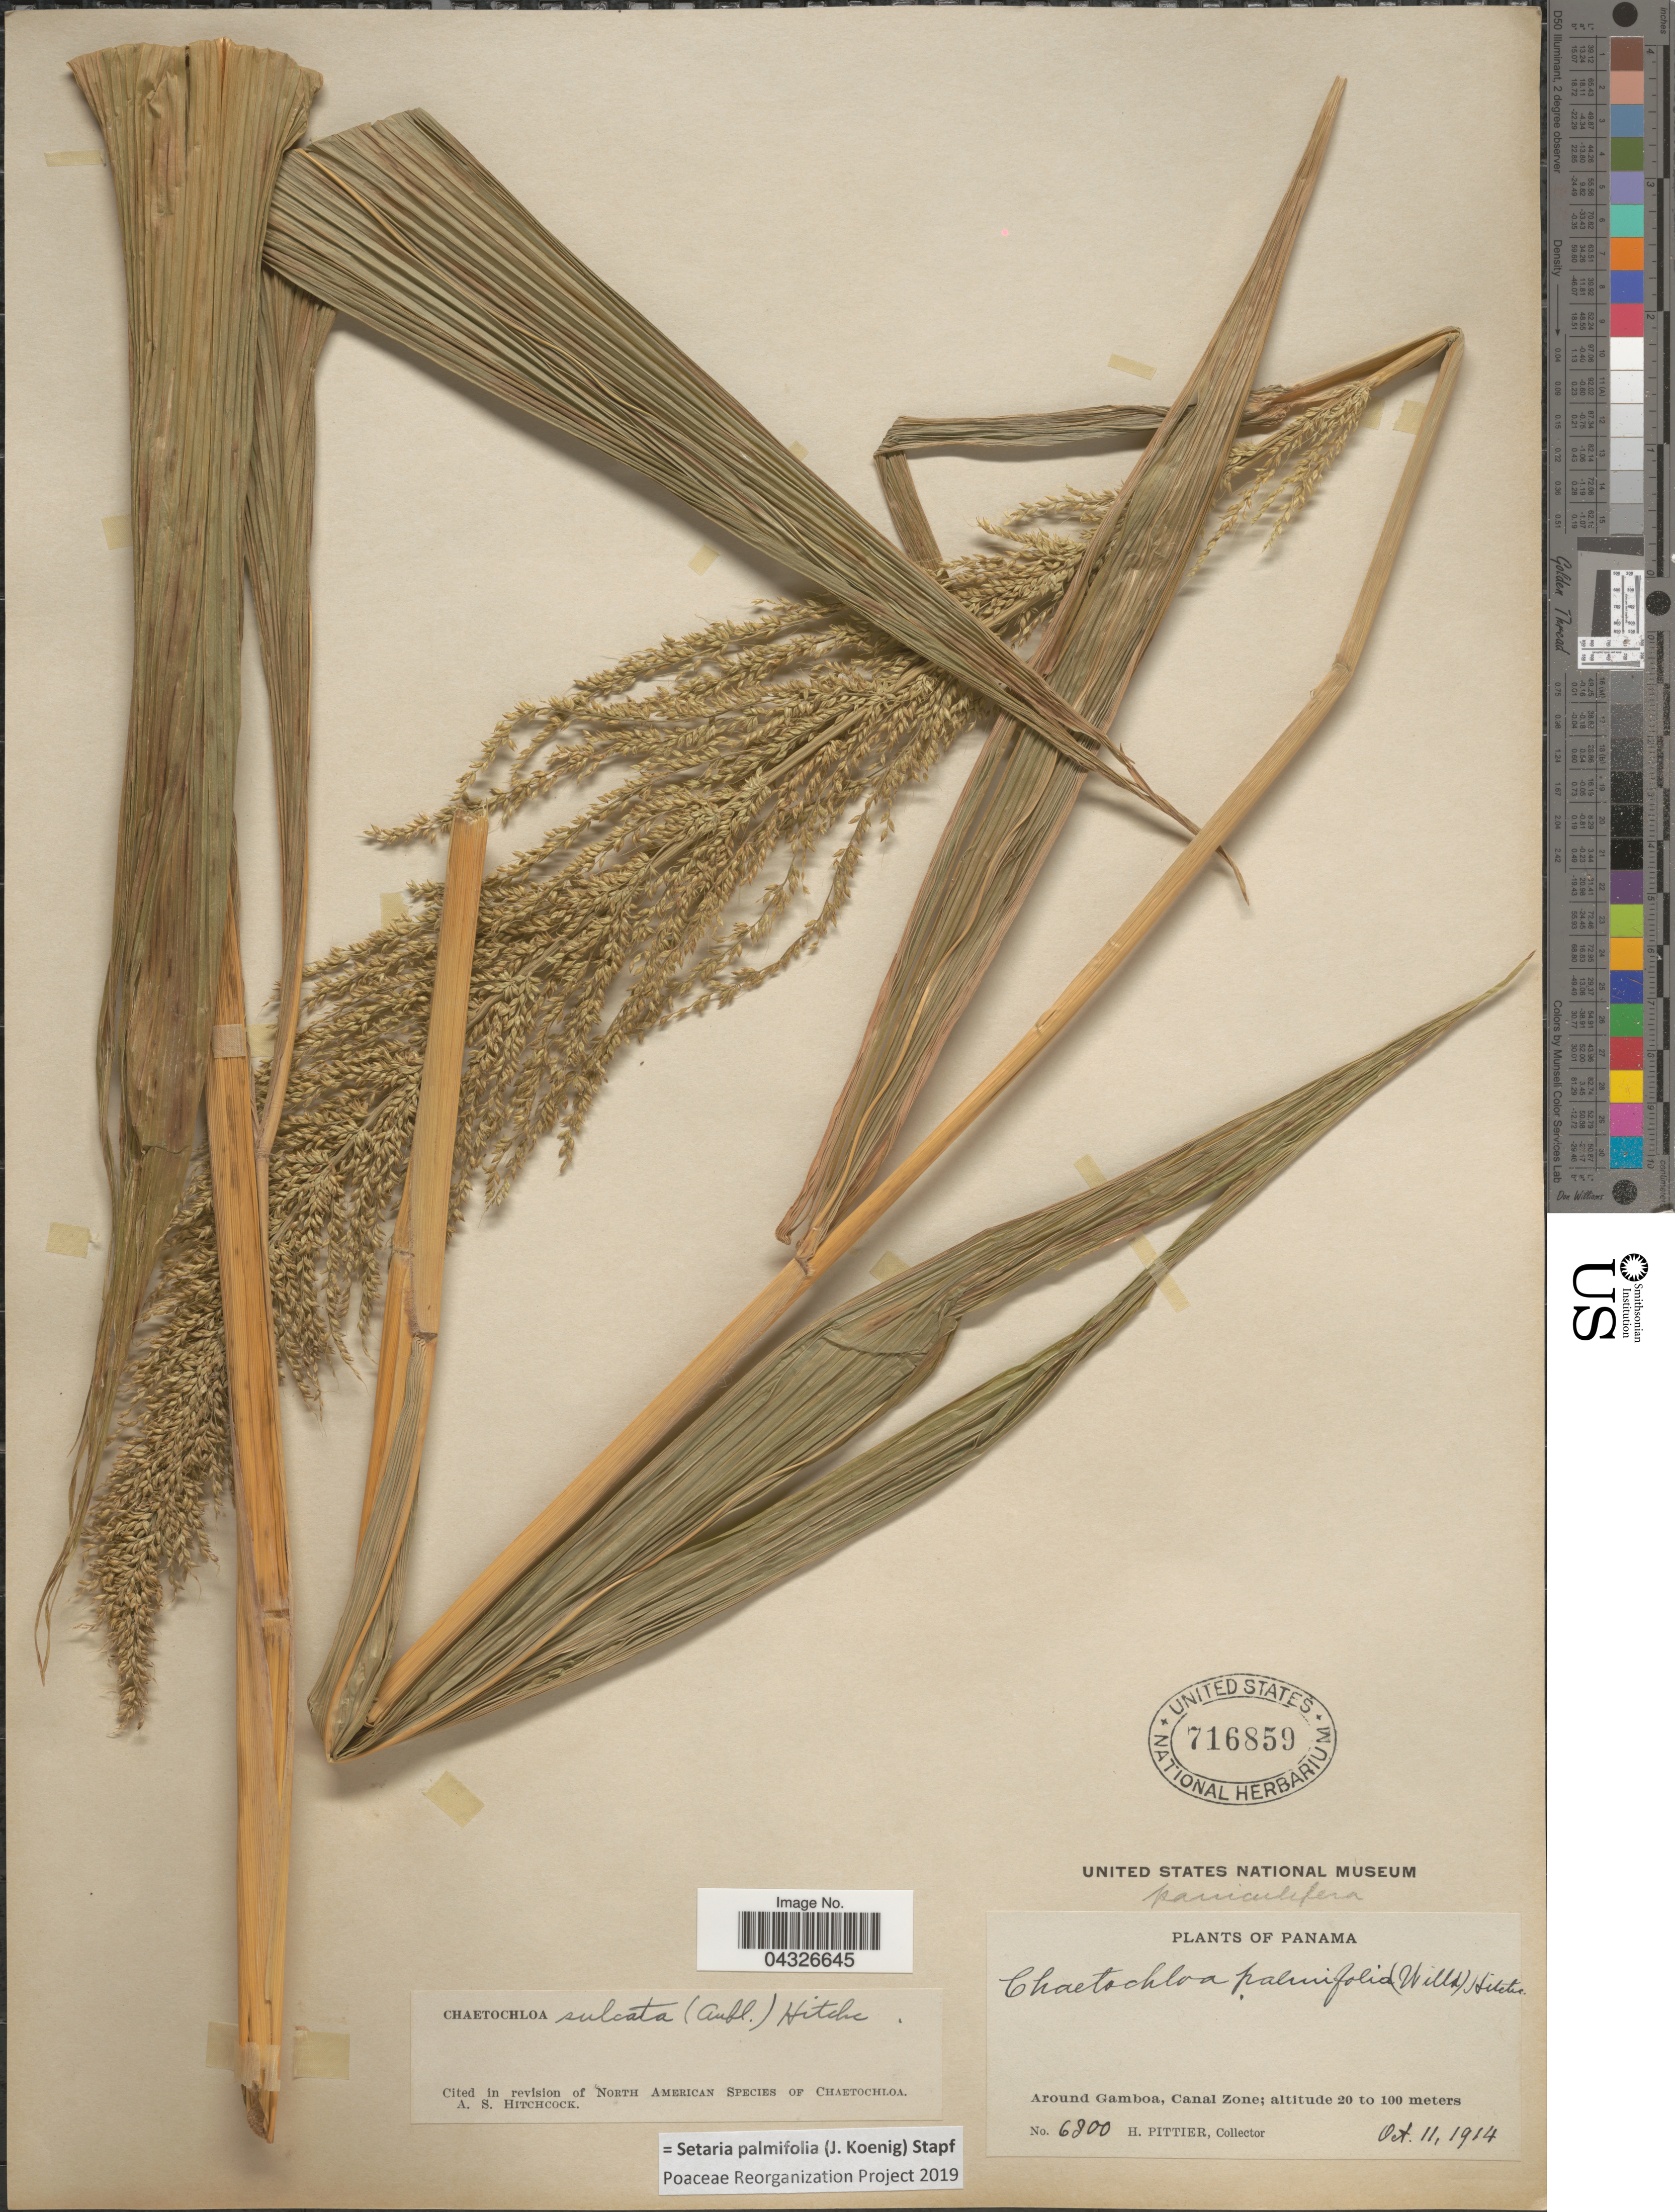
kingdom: Plantae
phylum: Tracheophyta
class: Liliopsida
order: Poales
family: Poaceae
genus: Setaria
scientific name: Setaria palmifolia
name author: (J. Koenig) Stapf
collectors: H. F. Pittier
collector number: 6200*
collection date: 1914-10-11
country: Panama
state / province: Colón / Panamá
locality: Around Gamboa, Canal Zone.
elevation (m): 20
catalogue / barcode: US 716859